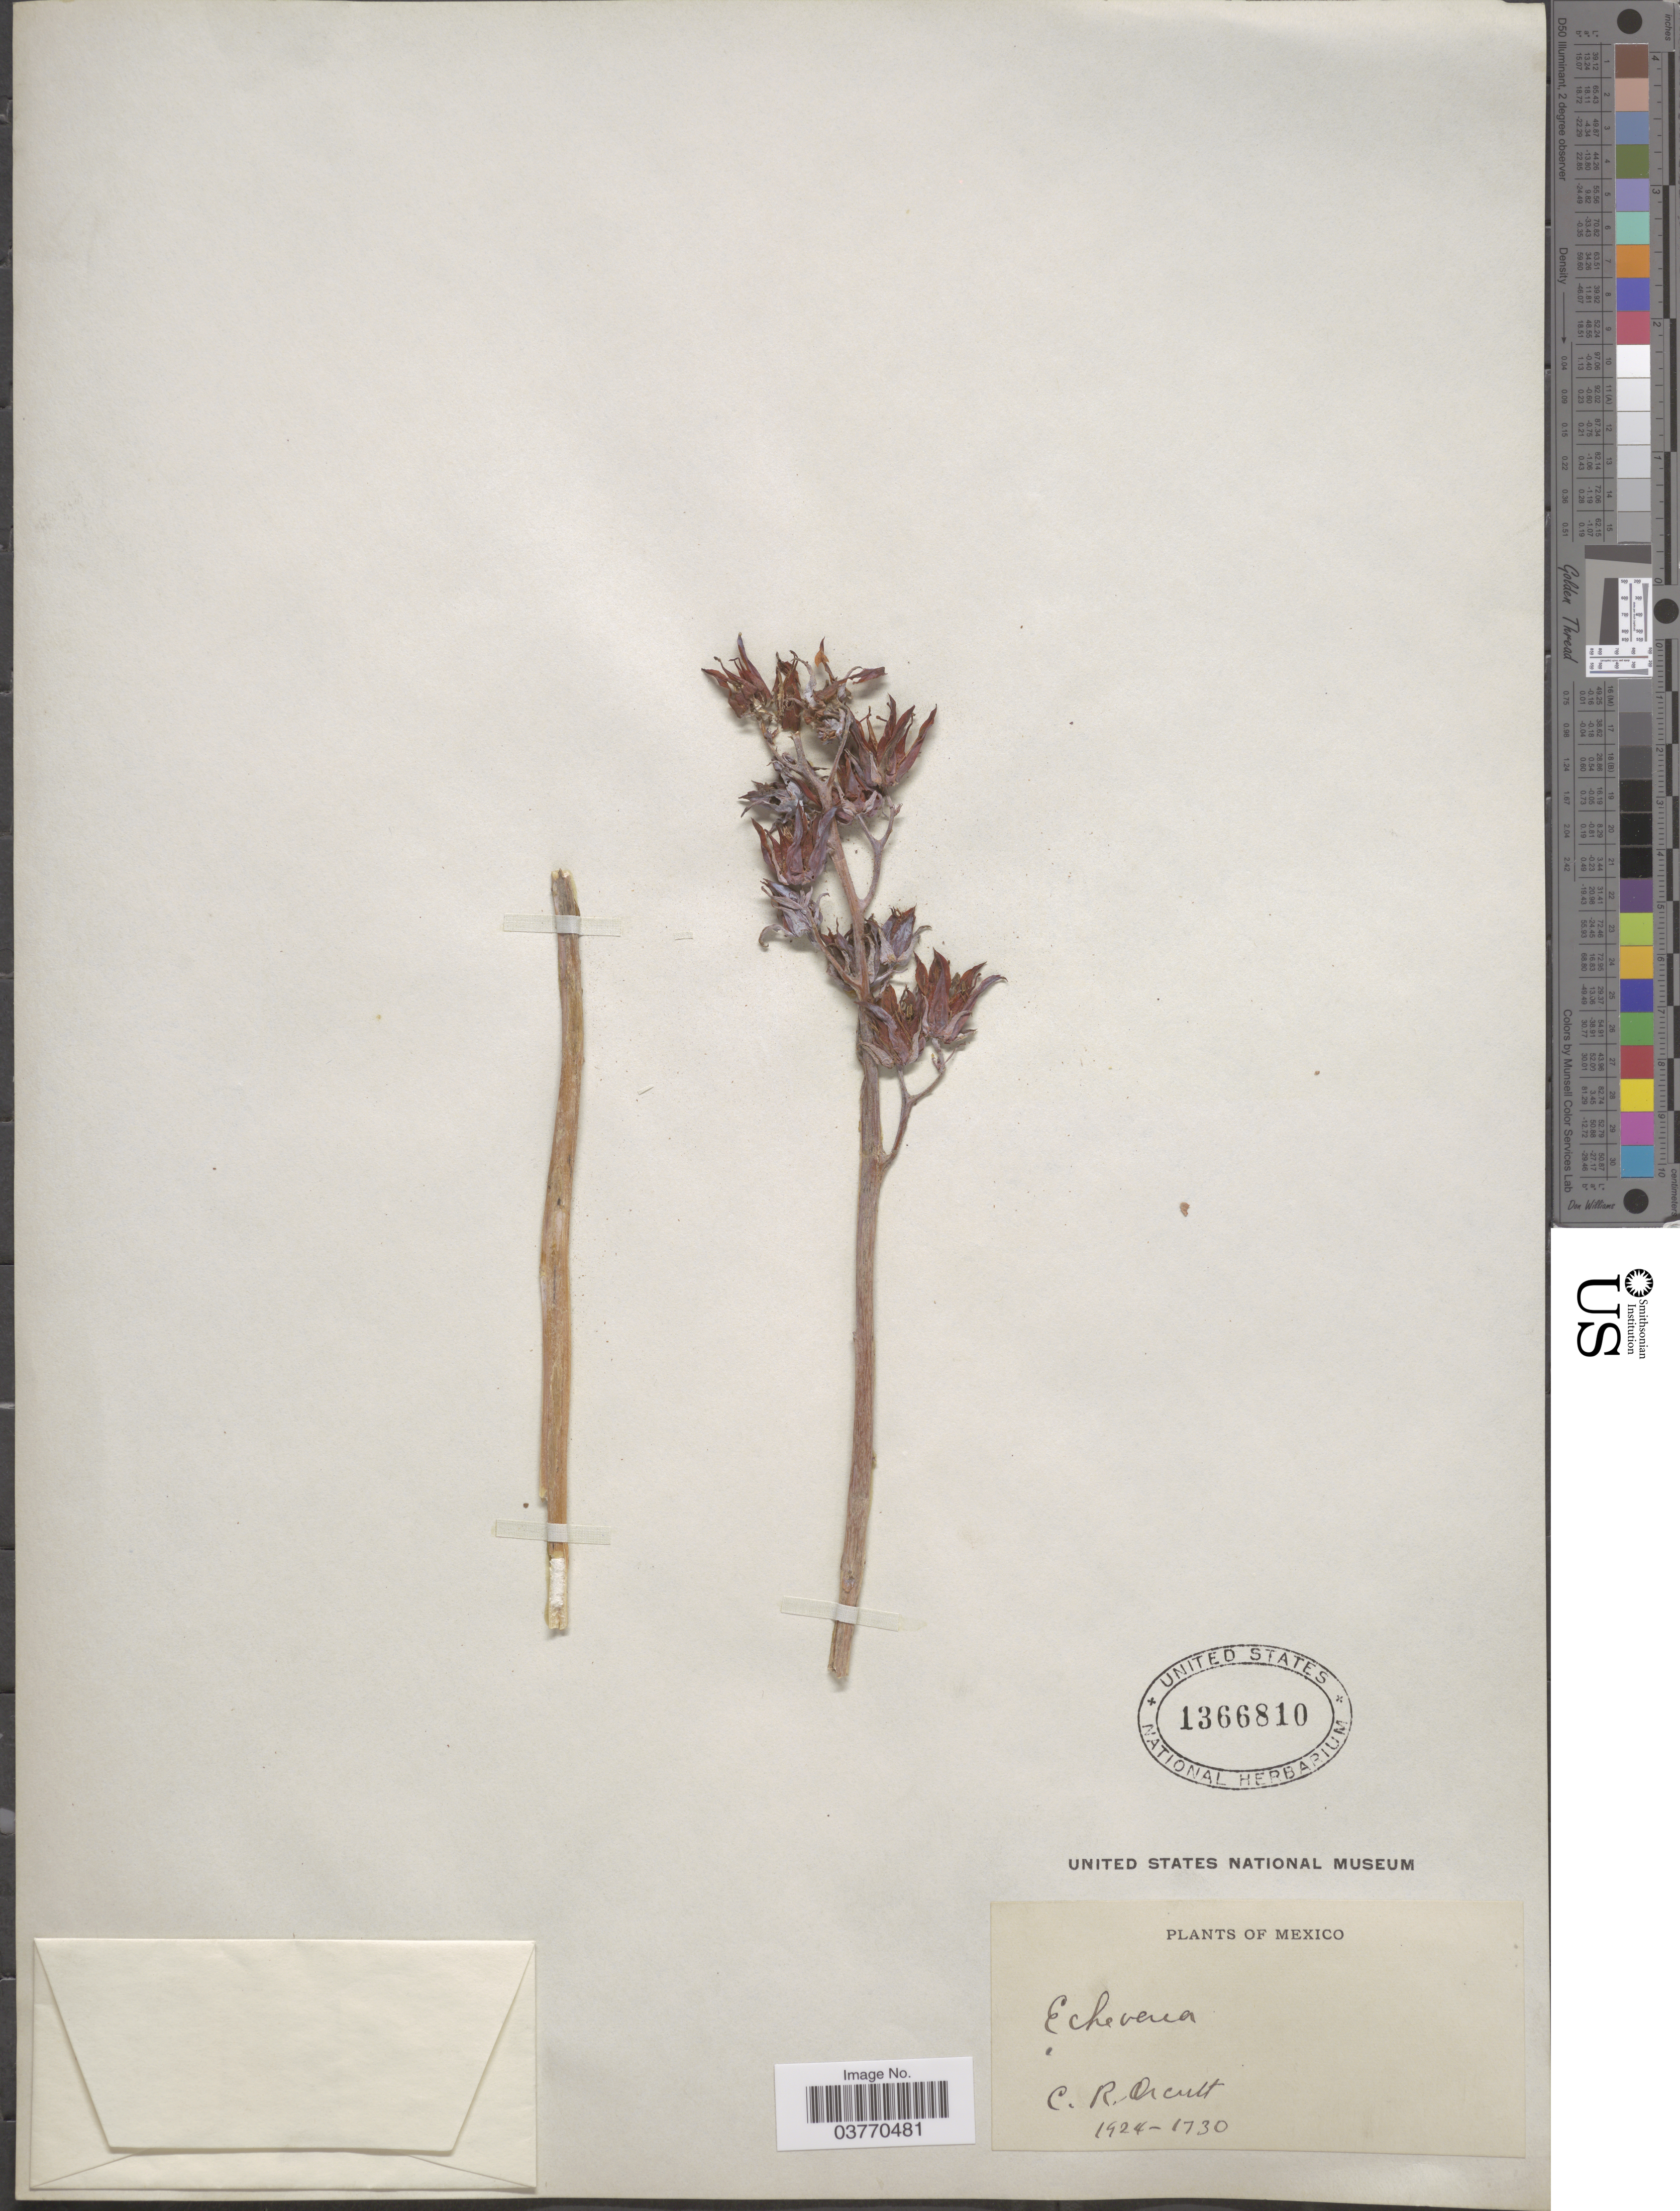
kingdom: Plantae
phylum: Tracheophyta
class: Magnoliopsida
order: Saxifragales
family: Crassulaceae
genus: Echeveria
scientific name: Echeveria sp.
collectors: C. R. Orcutt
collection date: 1924/1930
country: Mexico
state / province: México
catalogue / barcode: US 1366810